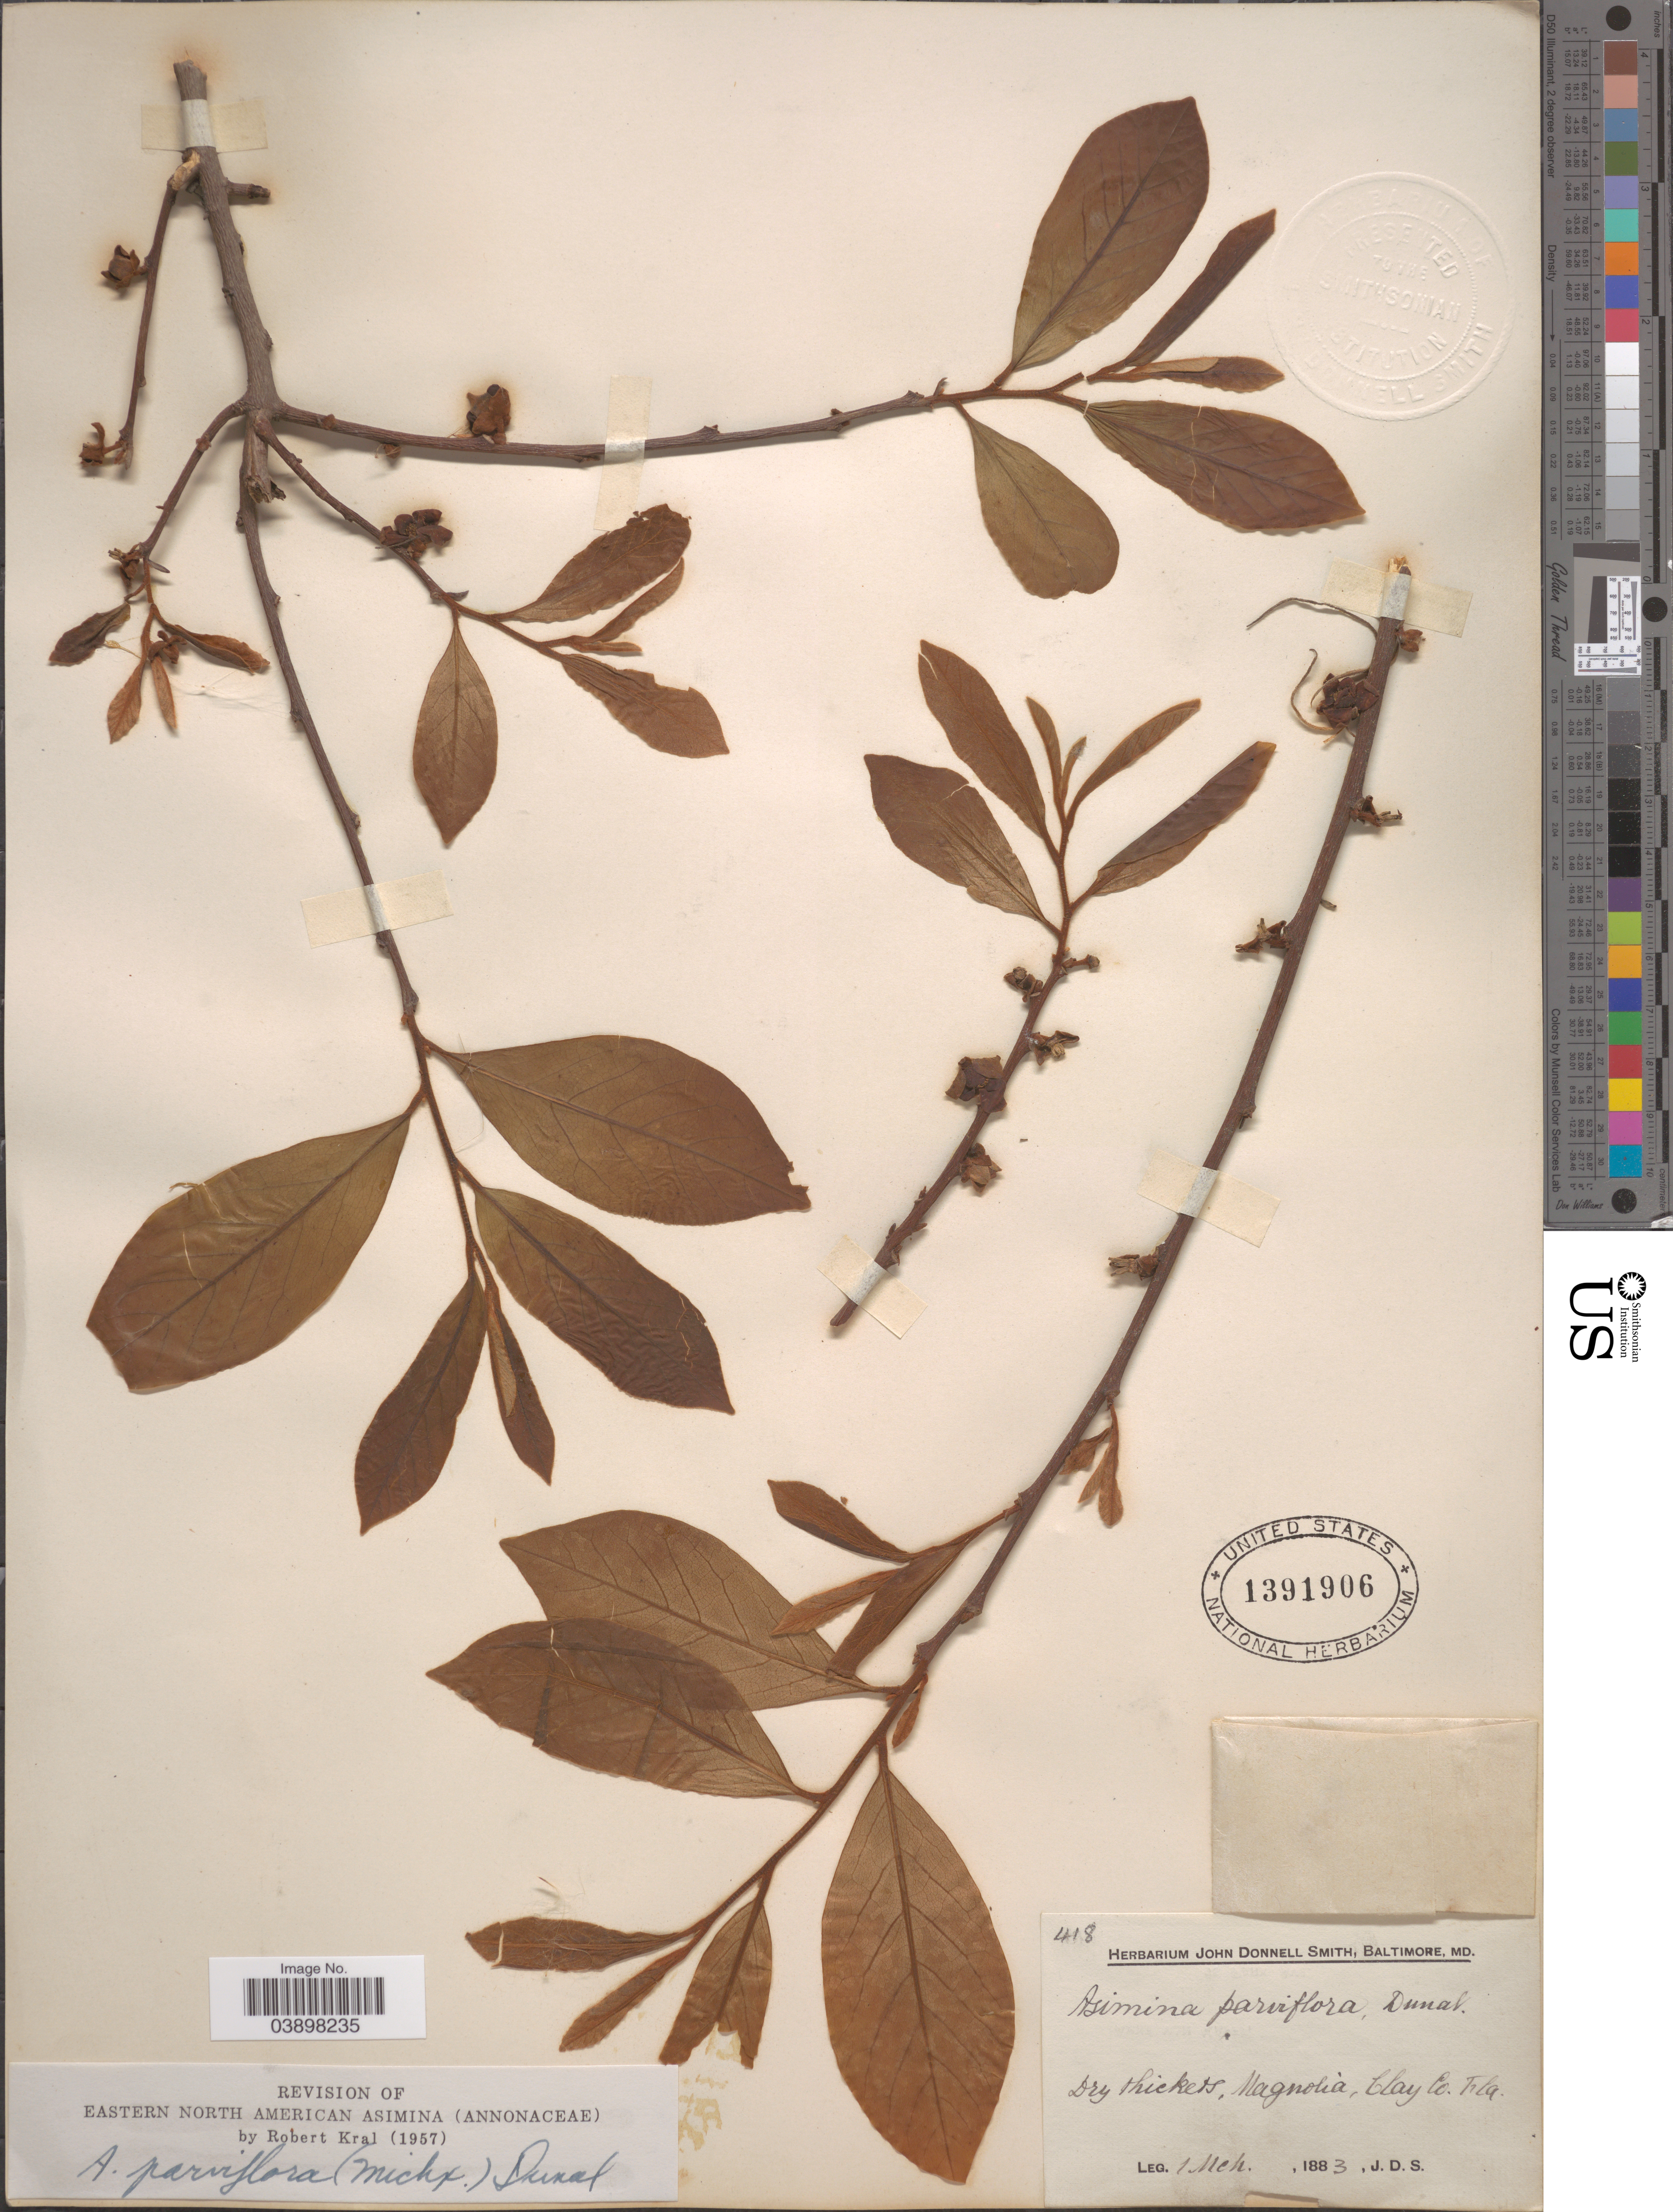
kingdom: Plantae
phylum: Tracheophyta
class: Magnoliopsida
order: Magnoliales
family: Annonaceae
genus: Asimina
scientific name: Asimina parviflora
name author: (Michx.) Dunal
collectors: J. Donnell Smith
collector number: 418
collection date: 1883-03-01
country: United States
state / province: Florida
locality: Magnolia, Clay Co.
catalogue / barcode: US 1391906